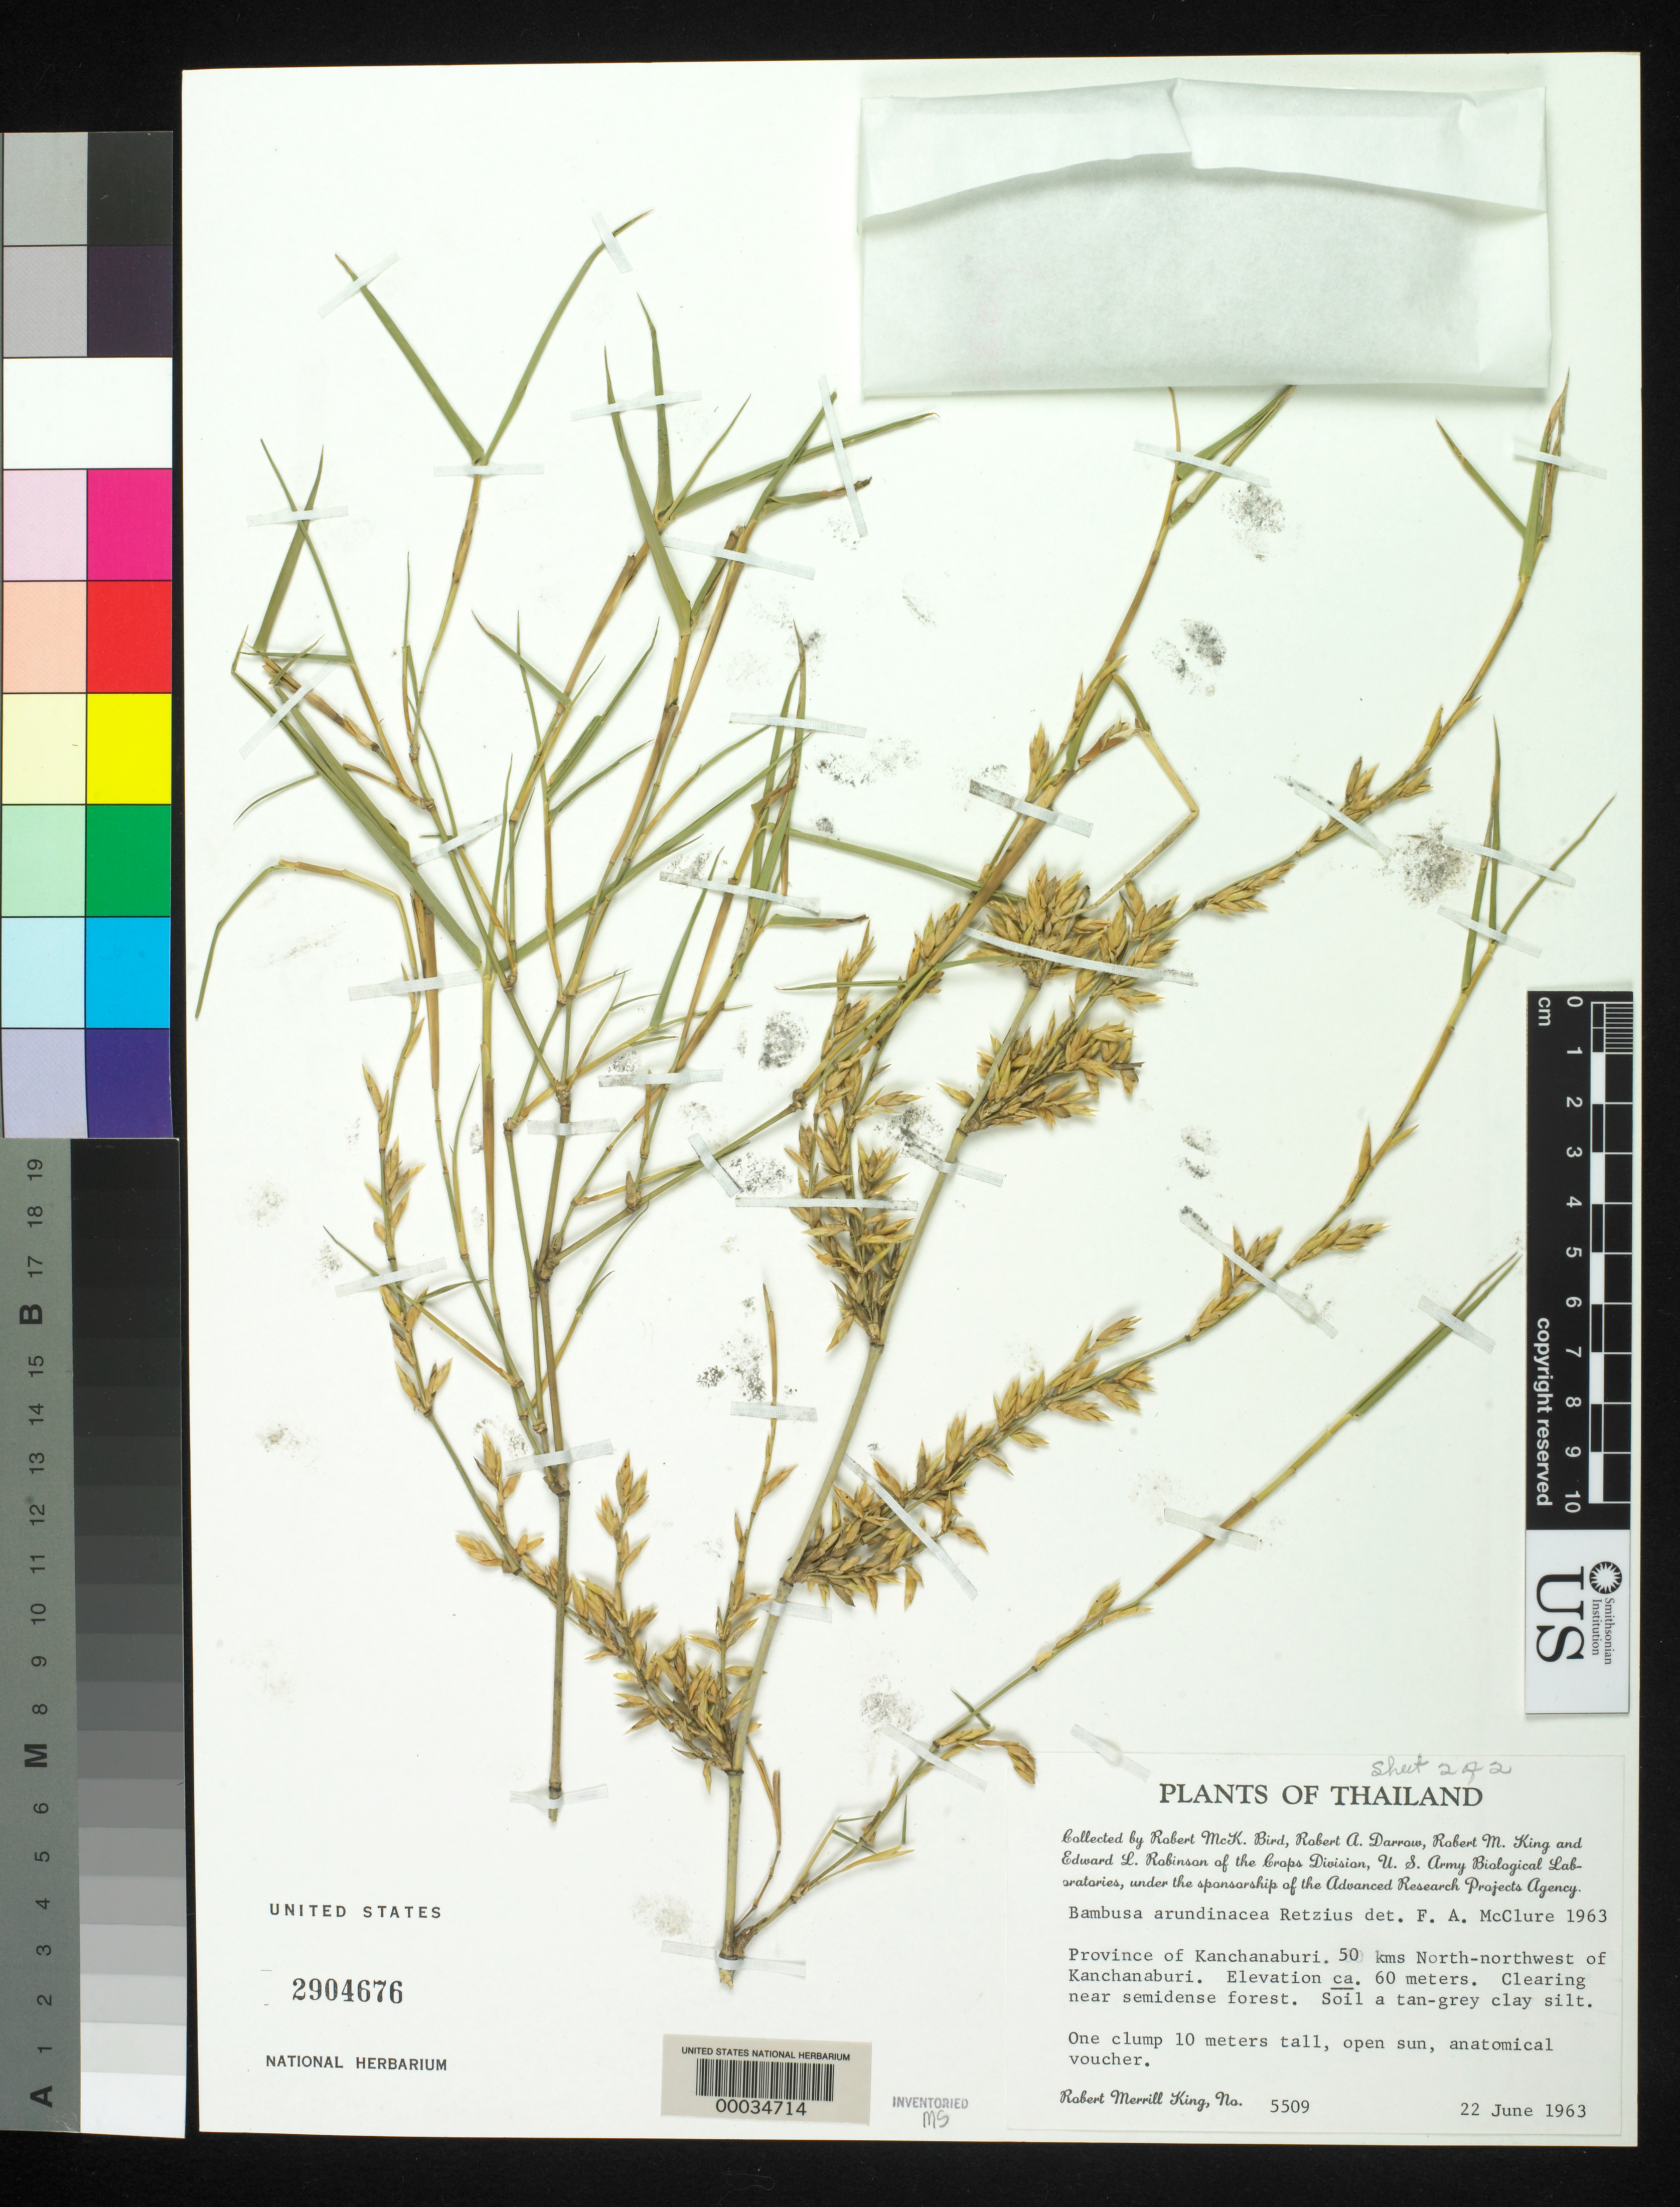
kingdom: Plantae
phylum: Tracheophyta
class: Liliopsida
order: Poales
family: Poaceae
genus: Bambusa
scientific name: Bambusa bambos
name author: (L.) Voss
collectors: R. M. King, E. L. Robinson, R. A. Darrow & R. M. Bird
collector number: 5509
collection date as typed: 22 Jun 1963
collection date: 1963-06-22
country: Thailand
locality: Kanchanaburi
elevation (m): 60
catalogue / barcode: US 2904676